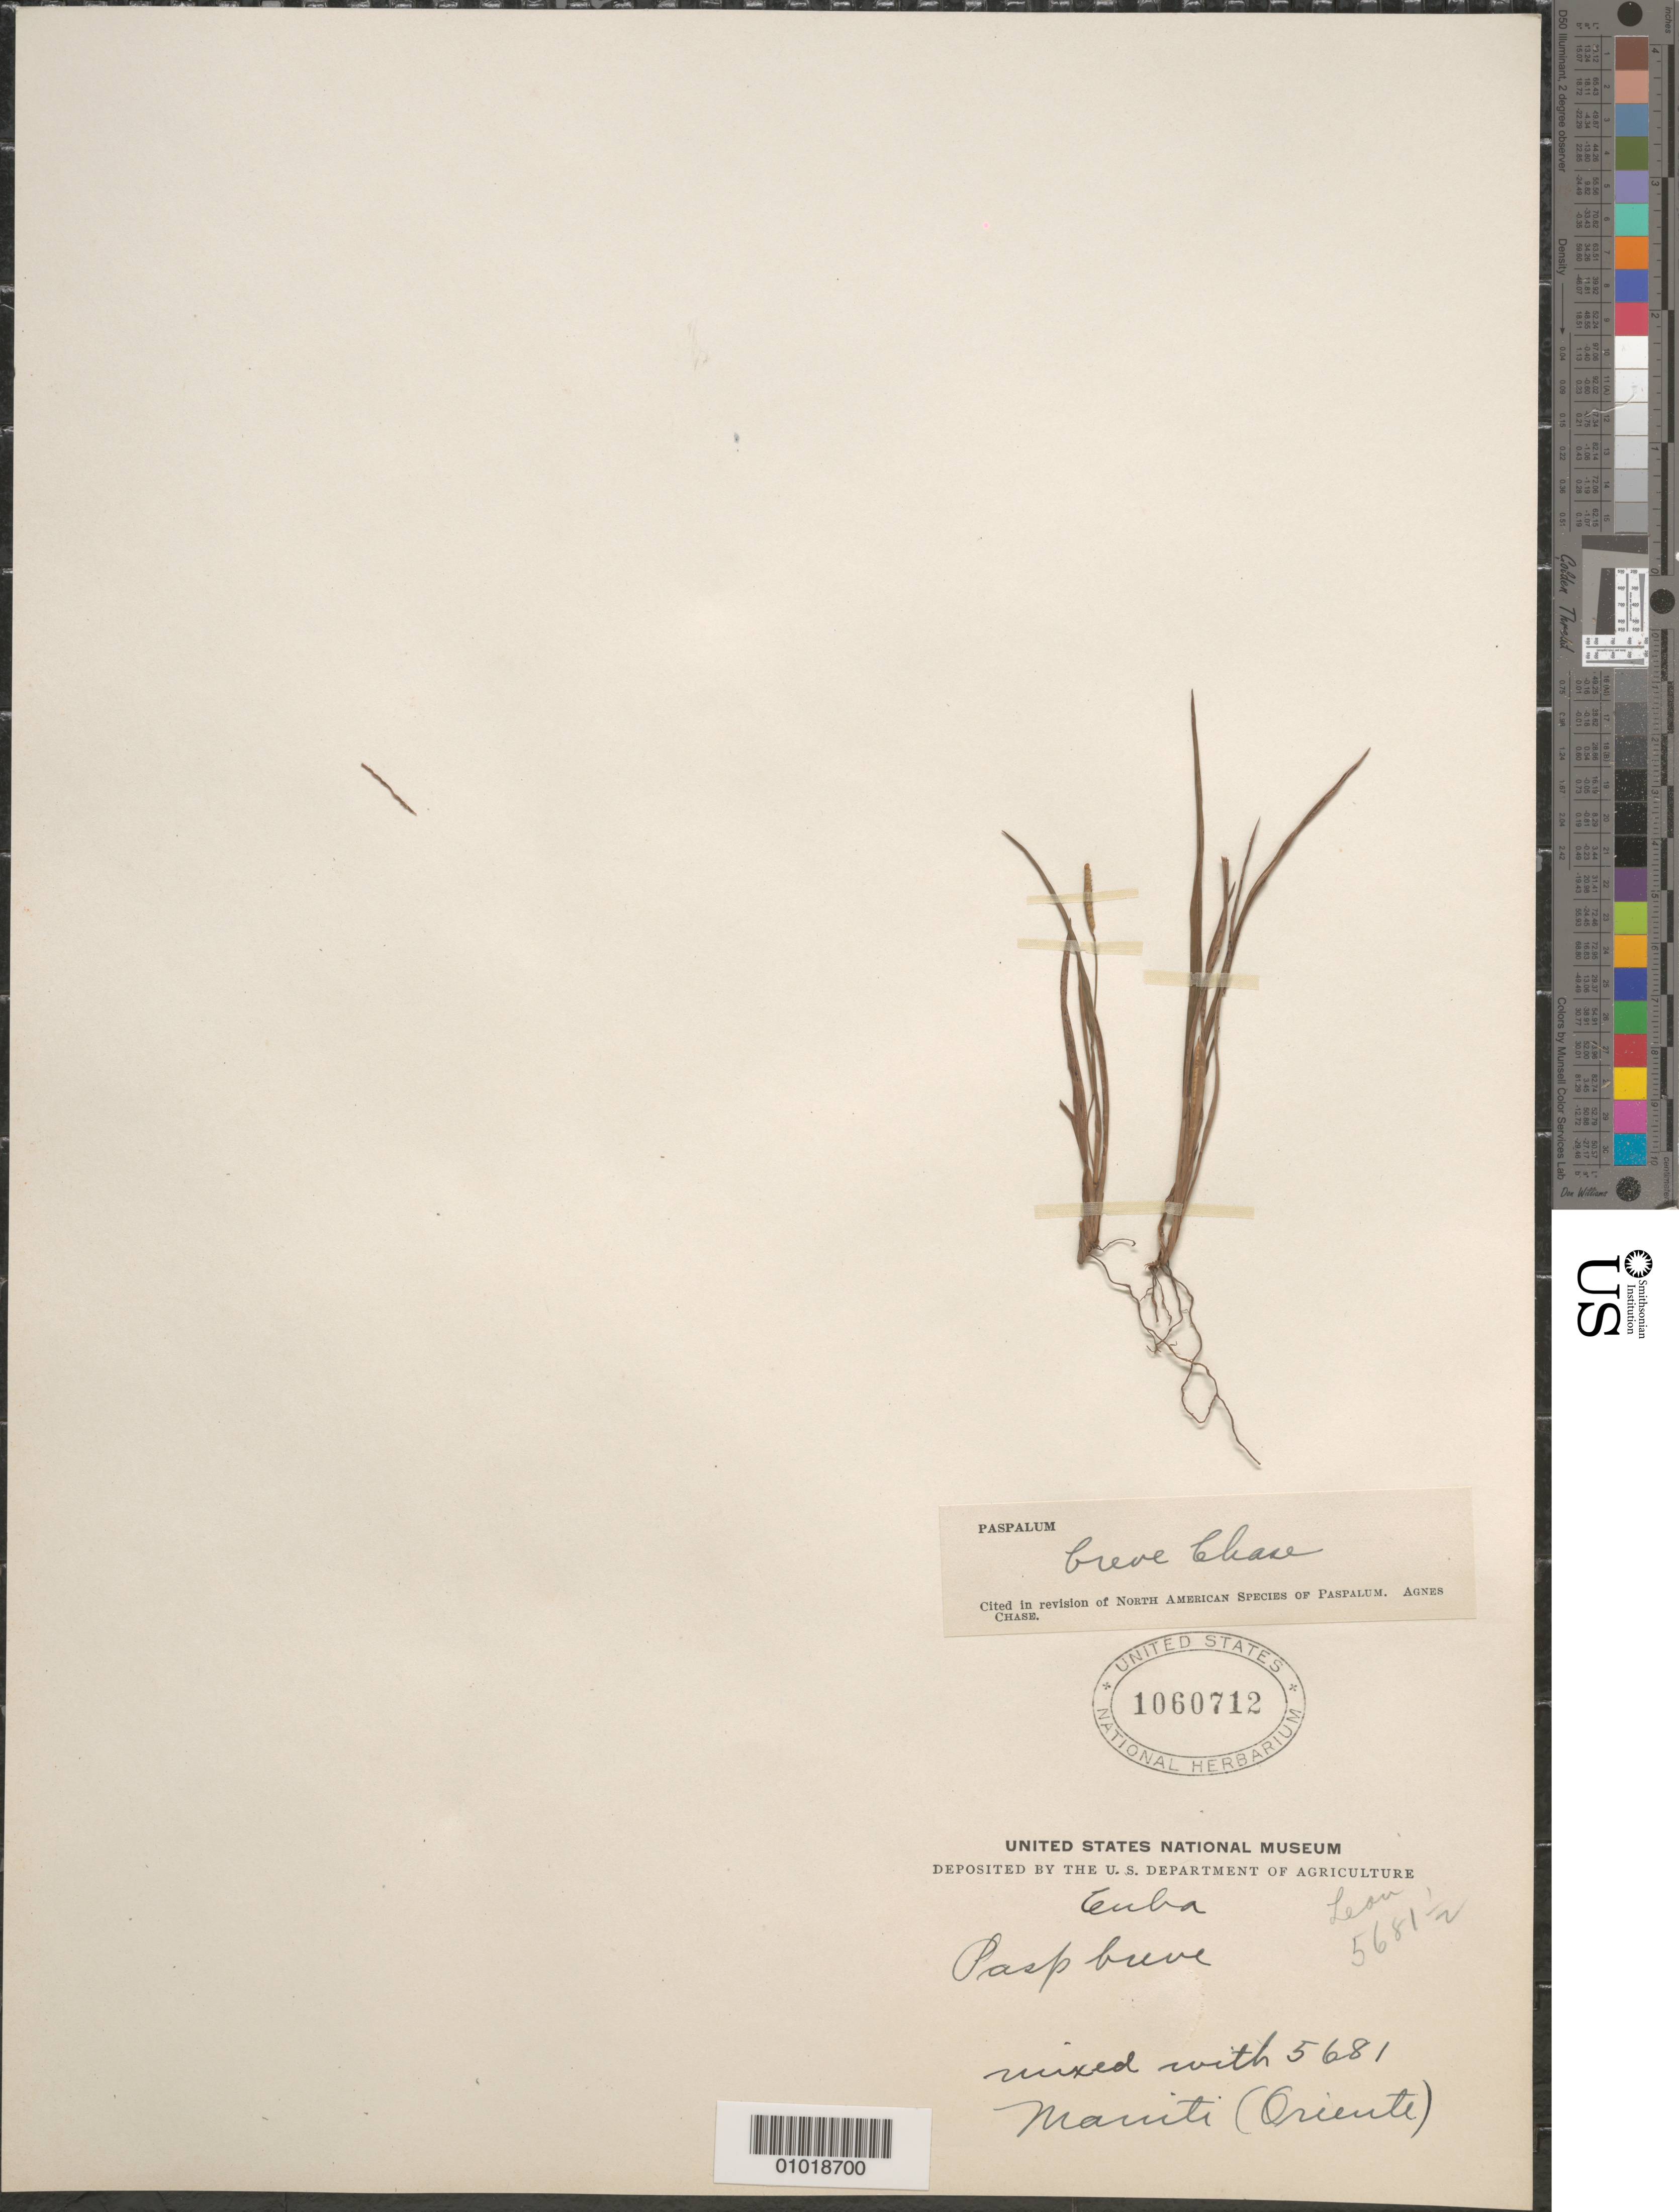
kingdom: Plantae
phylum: Tracheophyta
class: Liliopsida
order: Poales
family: Poaceae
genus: Paspalum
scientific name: Paspalum breve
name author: Chase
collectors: -. León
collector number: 5681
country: Cuba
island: Cuba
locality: Oriente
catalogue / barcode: US 1060712